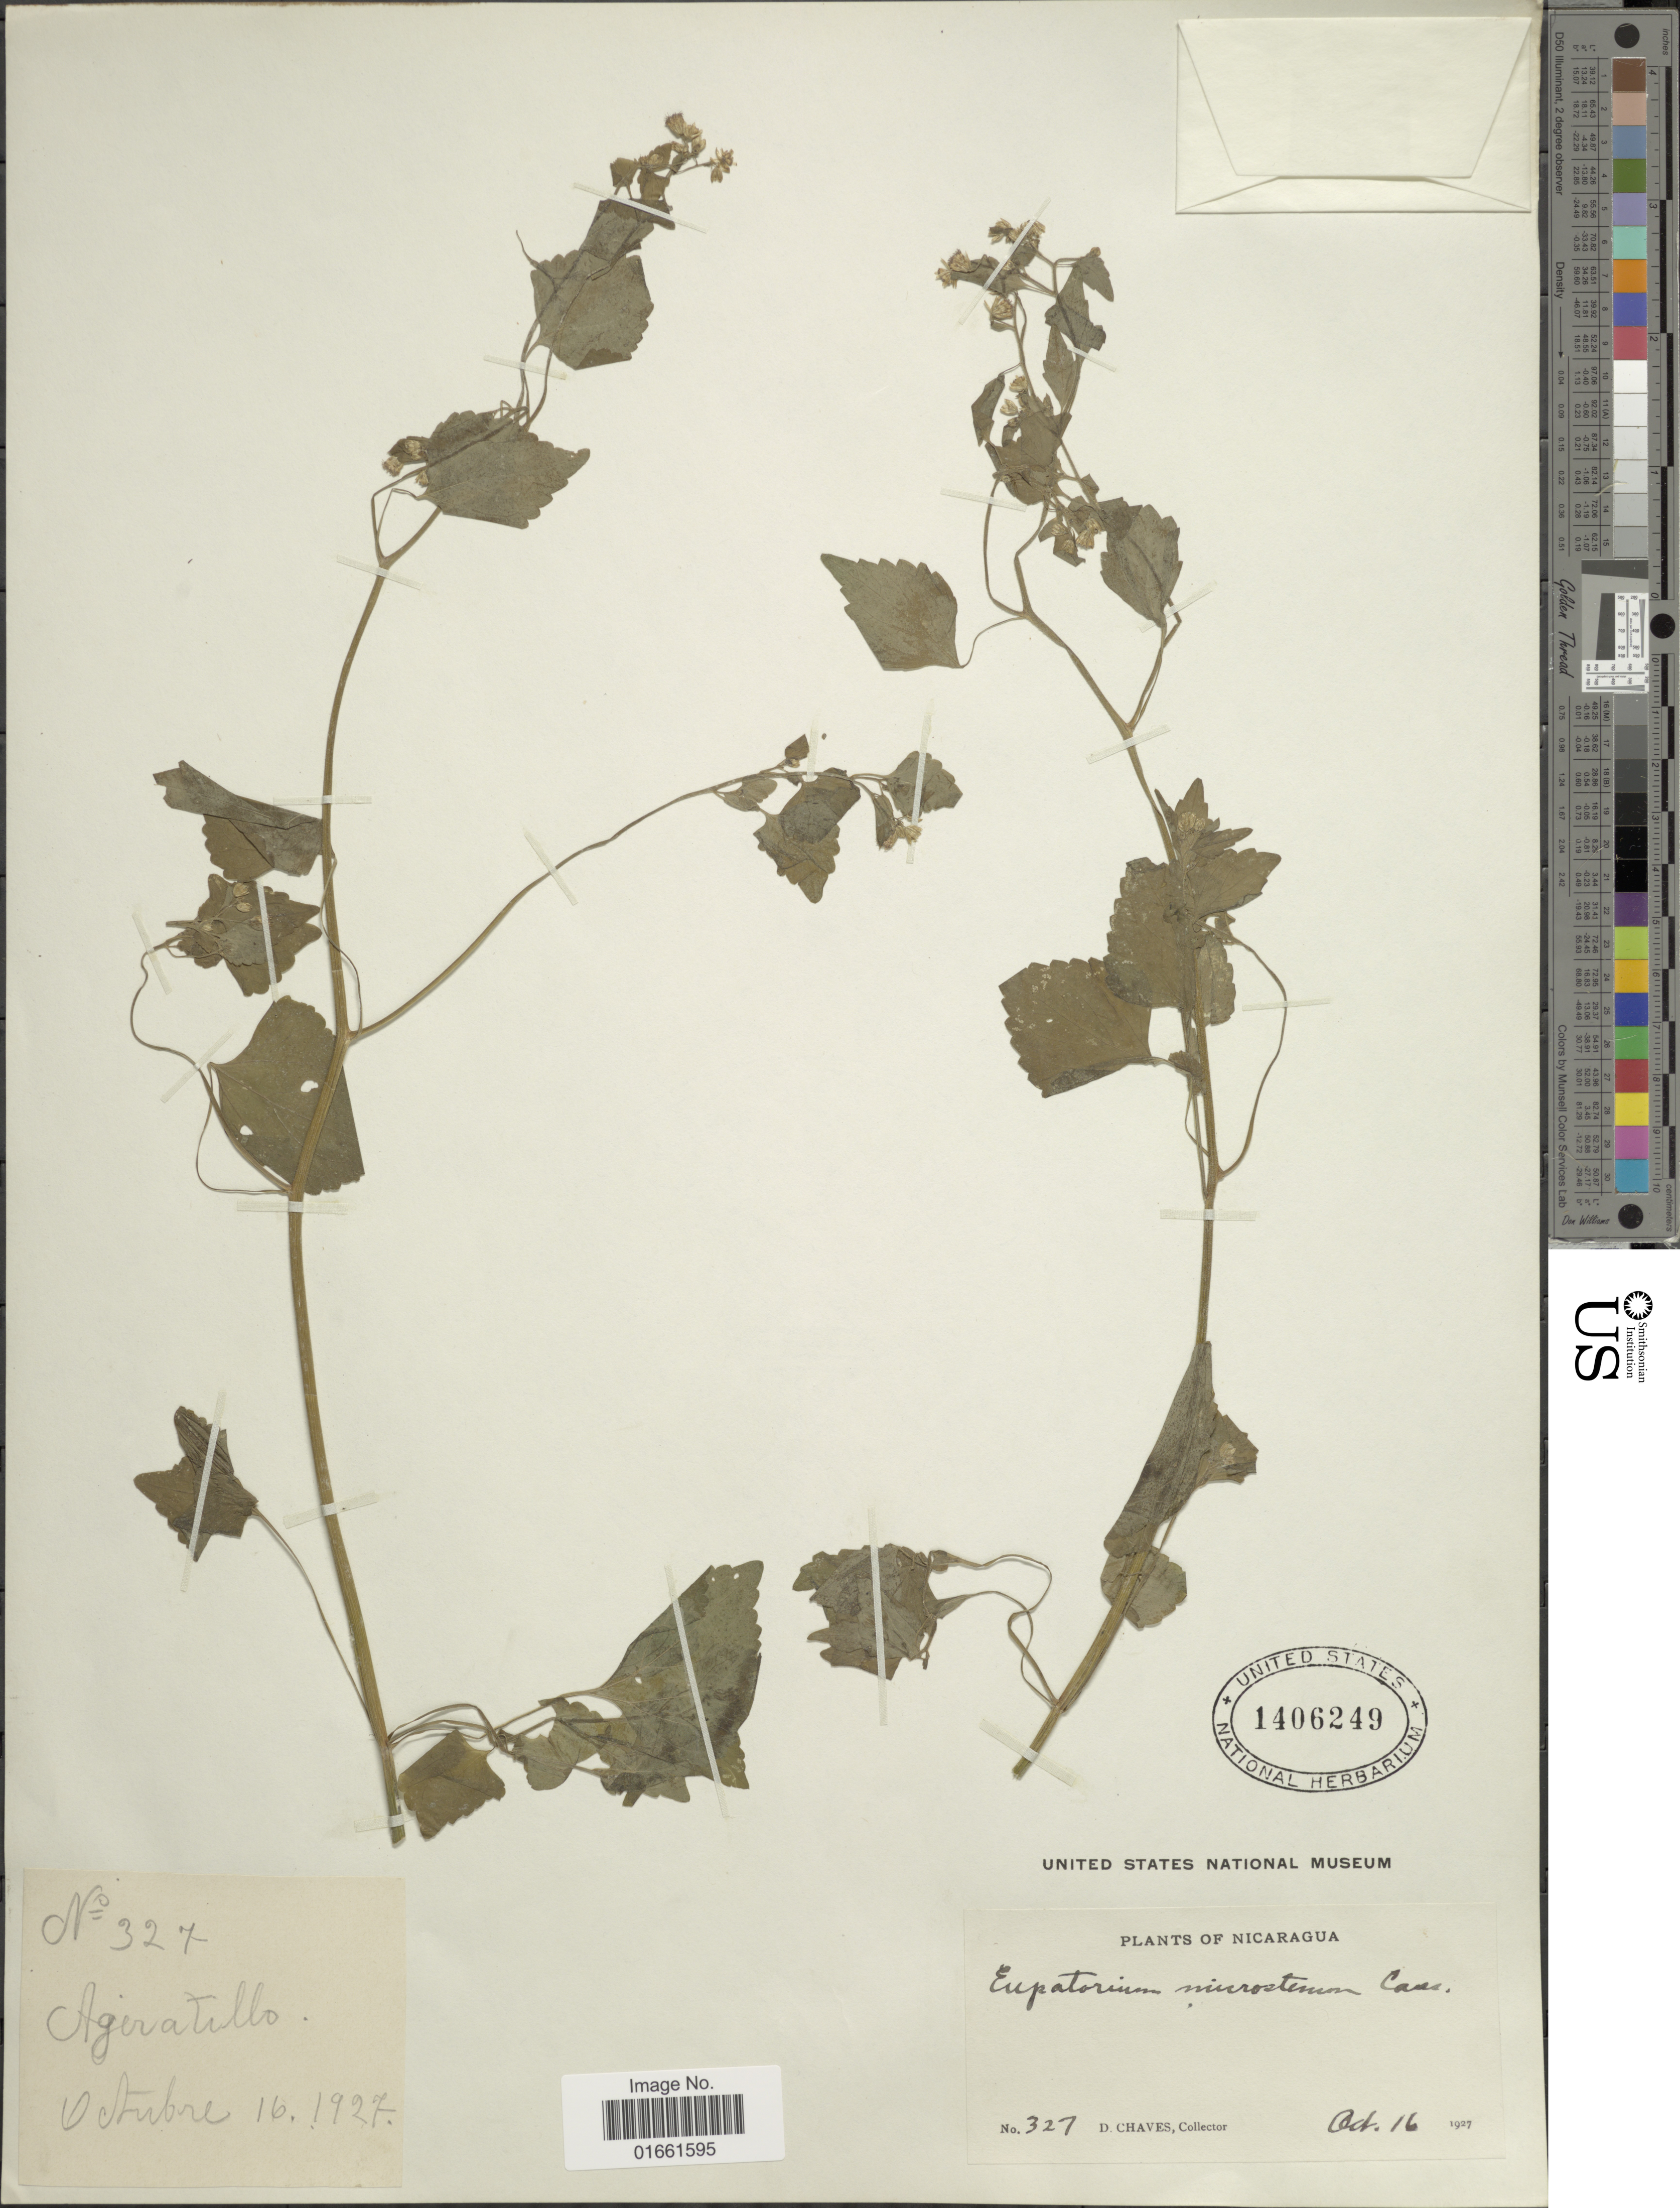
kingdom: Plantae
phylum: Tracheophyta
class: Magnoliopsida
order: Asterales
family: Asteraceae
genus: Fleischmannia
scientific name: Fleischmannia microstemon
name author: (Cass.) R.M. King & H. Rob.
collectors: D. Chaves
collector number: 327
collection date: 1927-10-16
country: Nicaragua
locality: Ageratillo.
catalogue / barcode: US 1406249